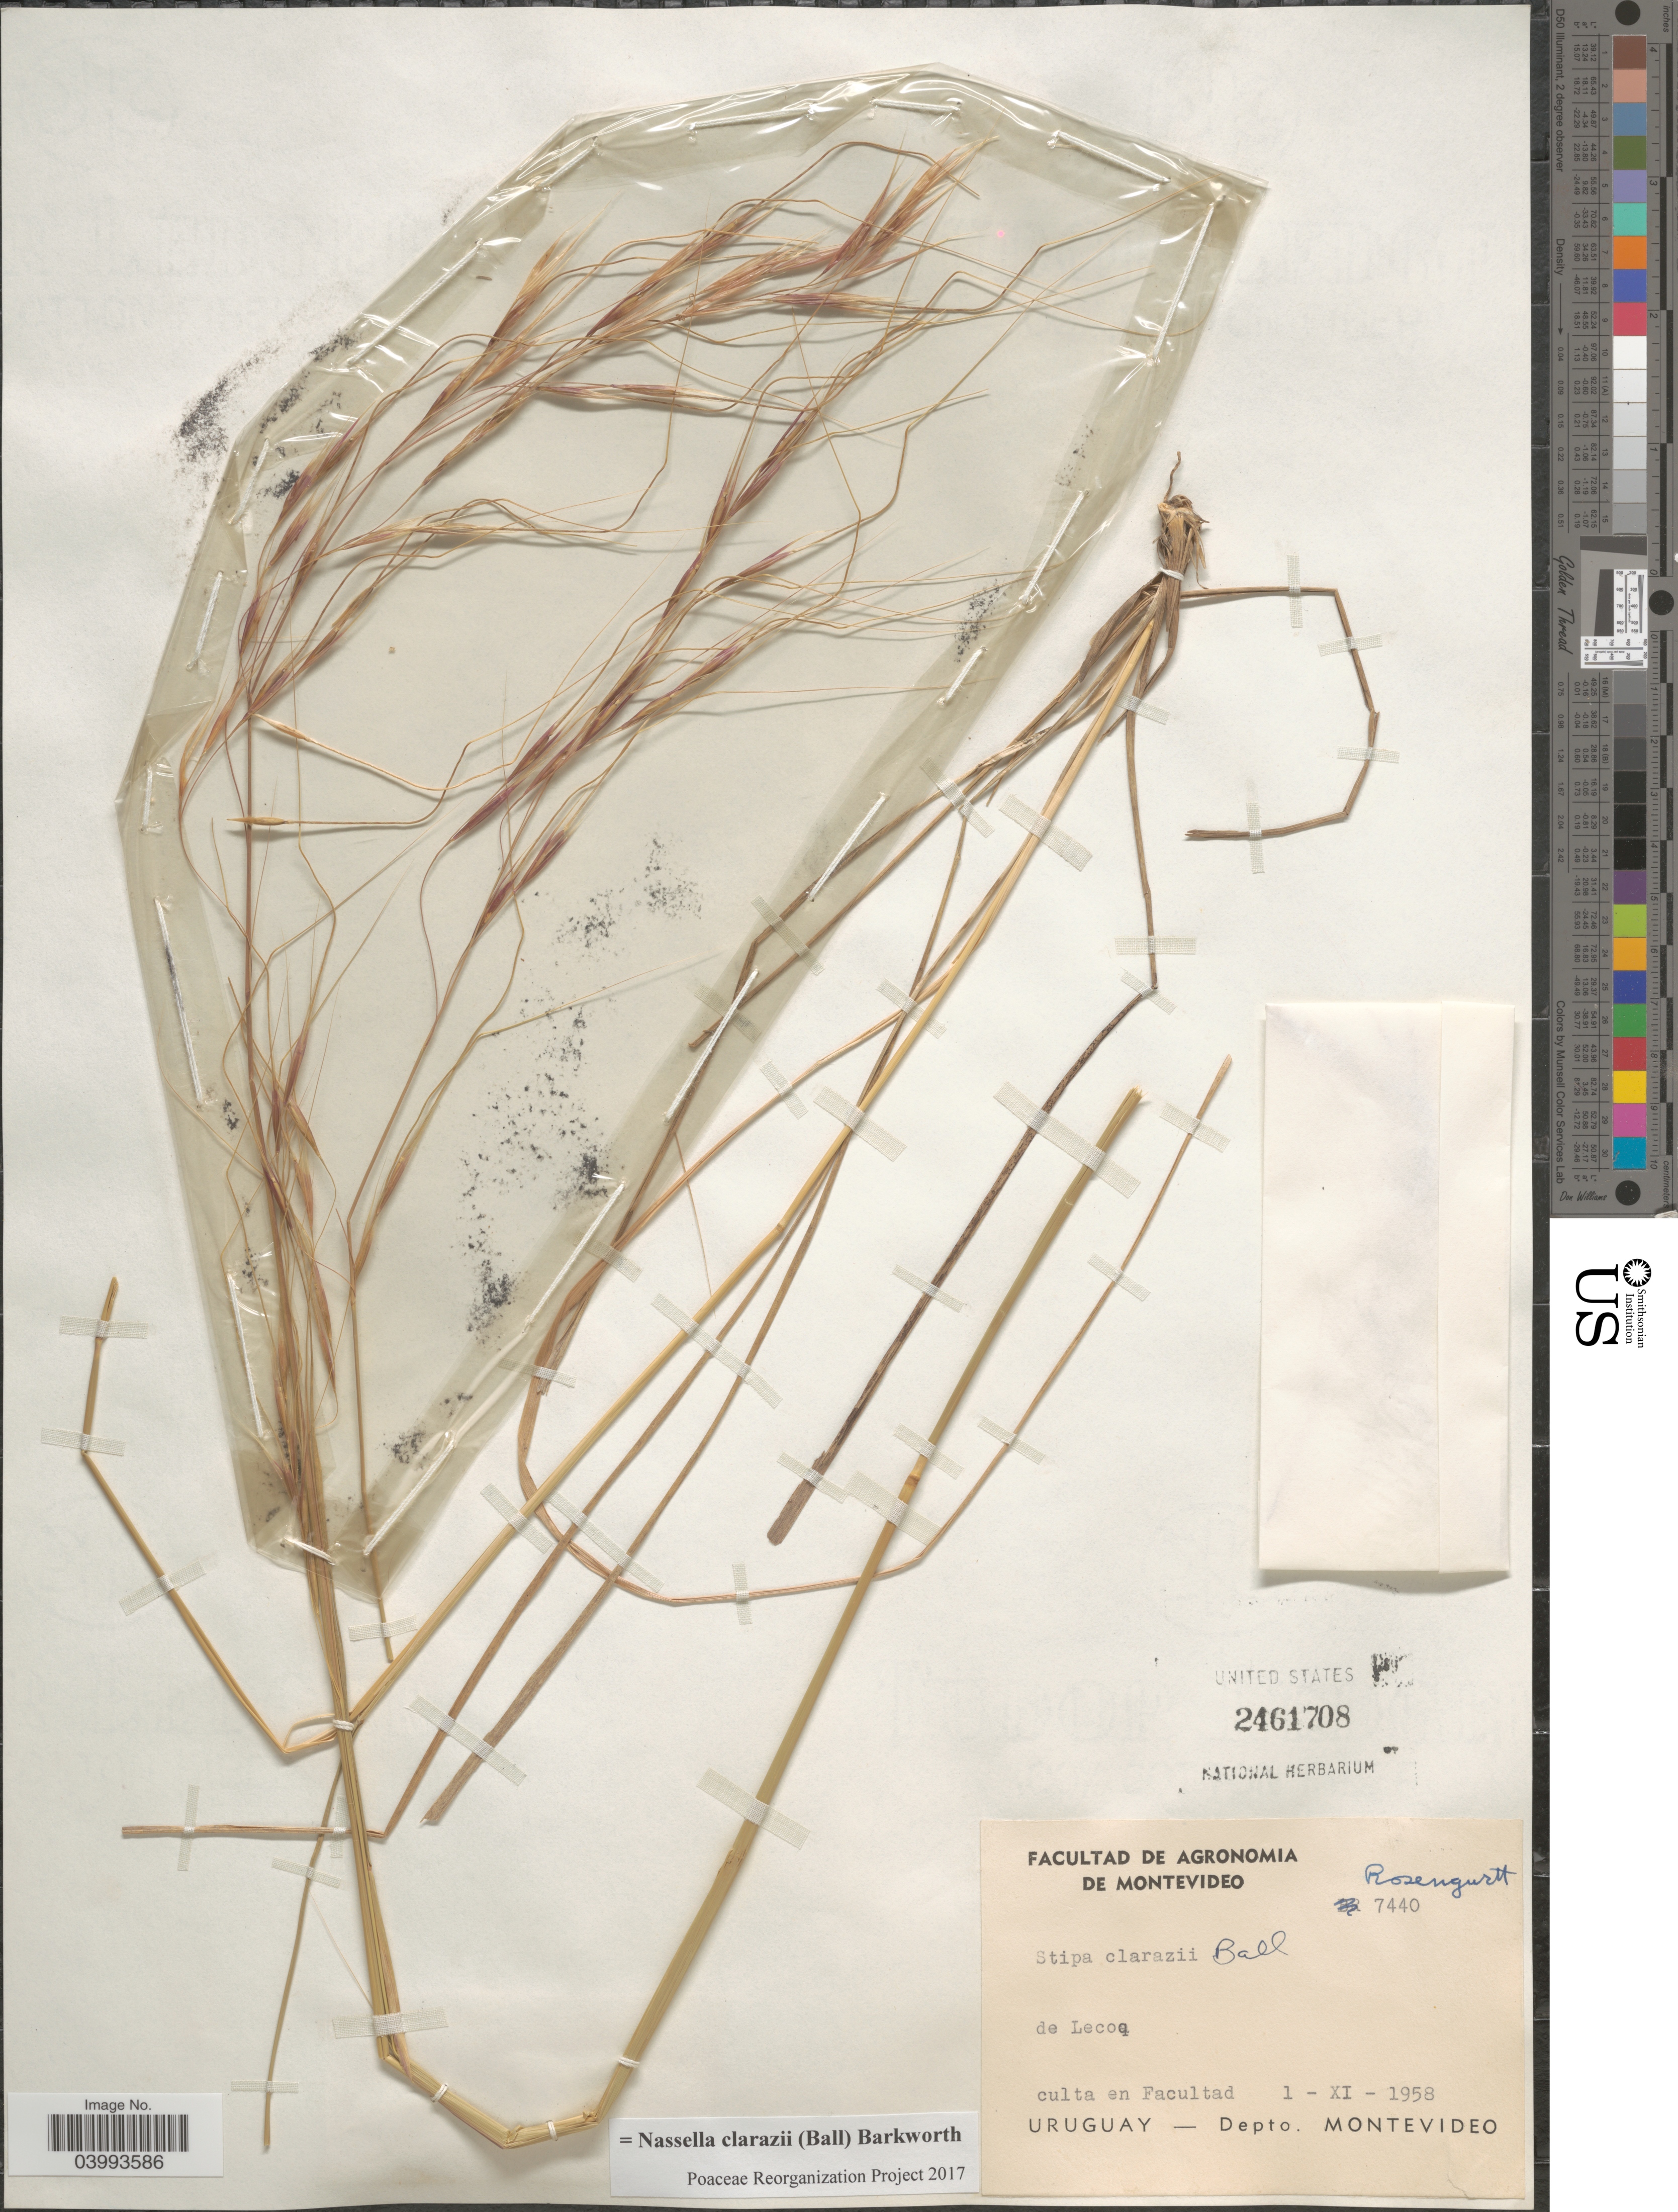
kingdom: Plantae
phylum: Tracheophyta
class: Liliopsida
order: Poales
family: Poaceae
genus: Nassella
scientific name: Nassella clarazii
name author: (Ball) Barkworth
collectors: Rosengurtt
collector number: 7440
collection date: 1958-11-01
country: Uruguay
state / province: Montevideo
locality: De Lecoq. Culta en Facultad. Depto. Montevideo.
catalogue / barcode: US 2461708